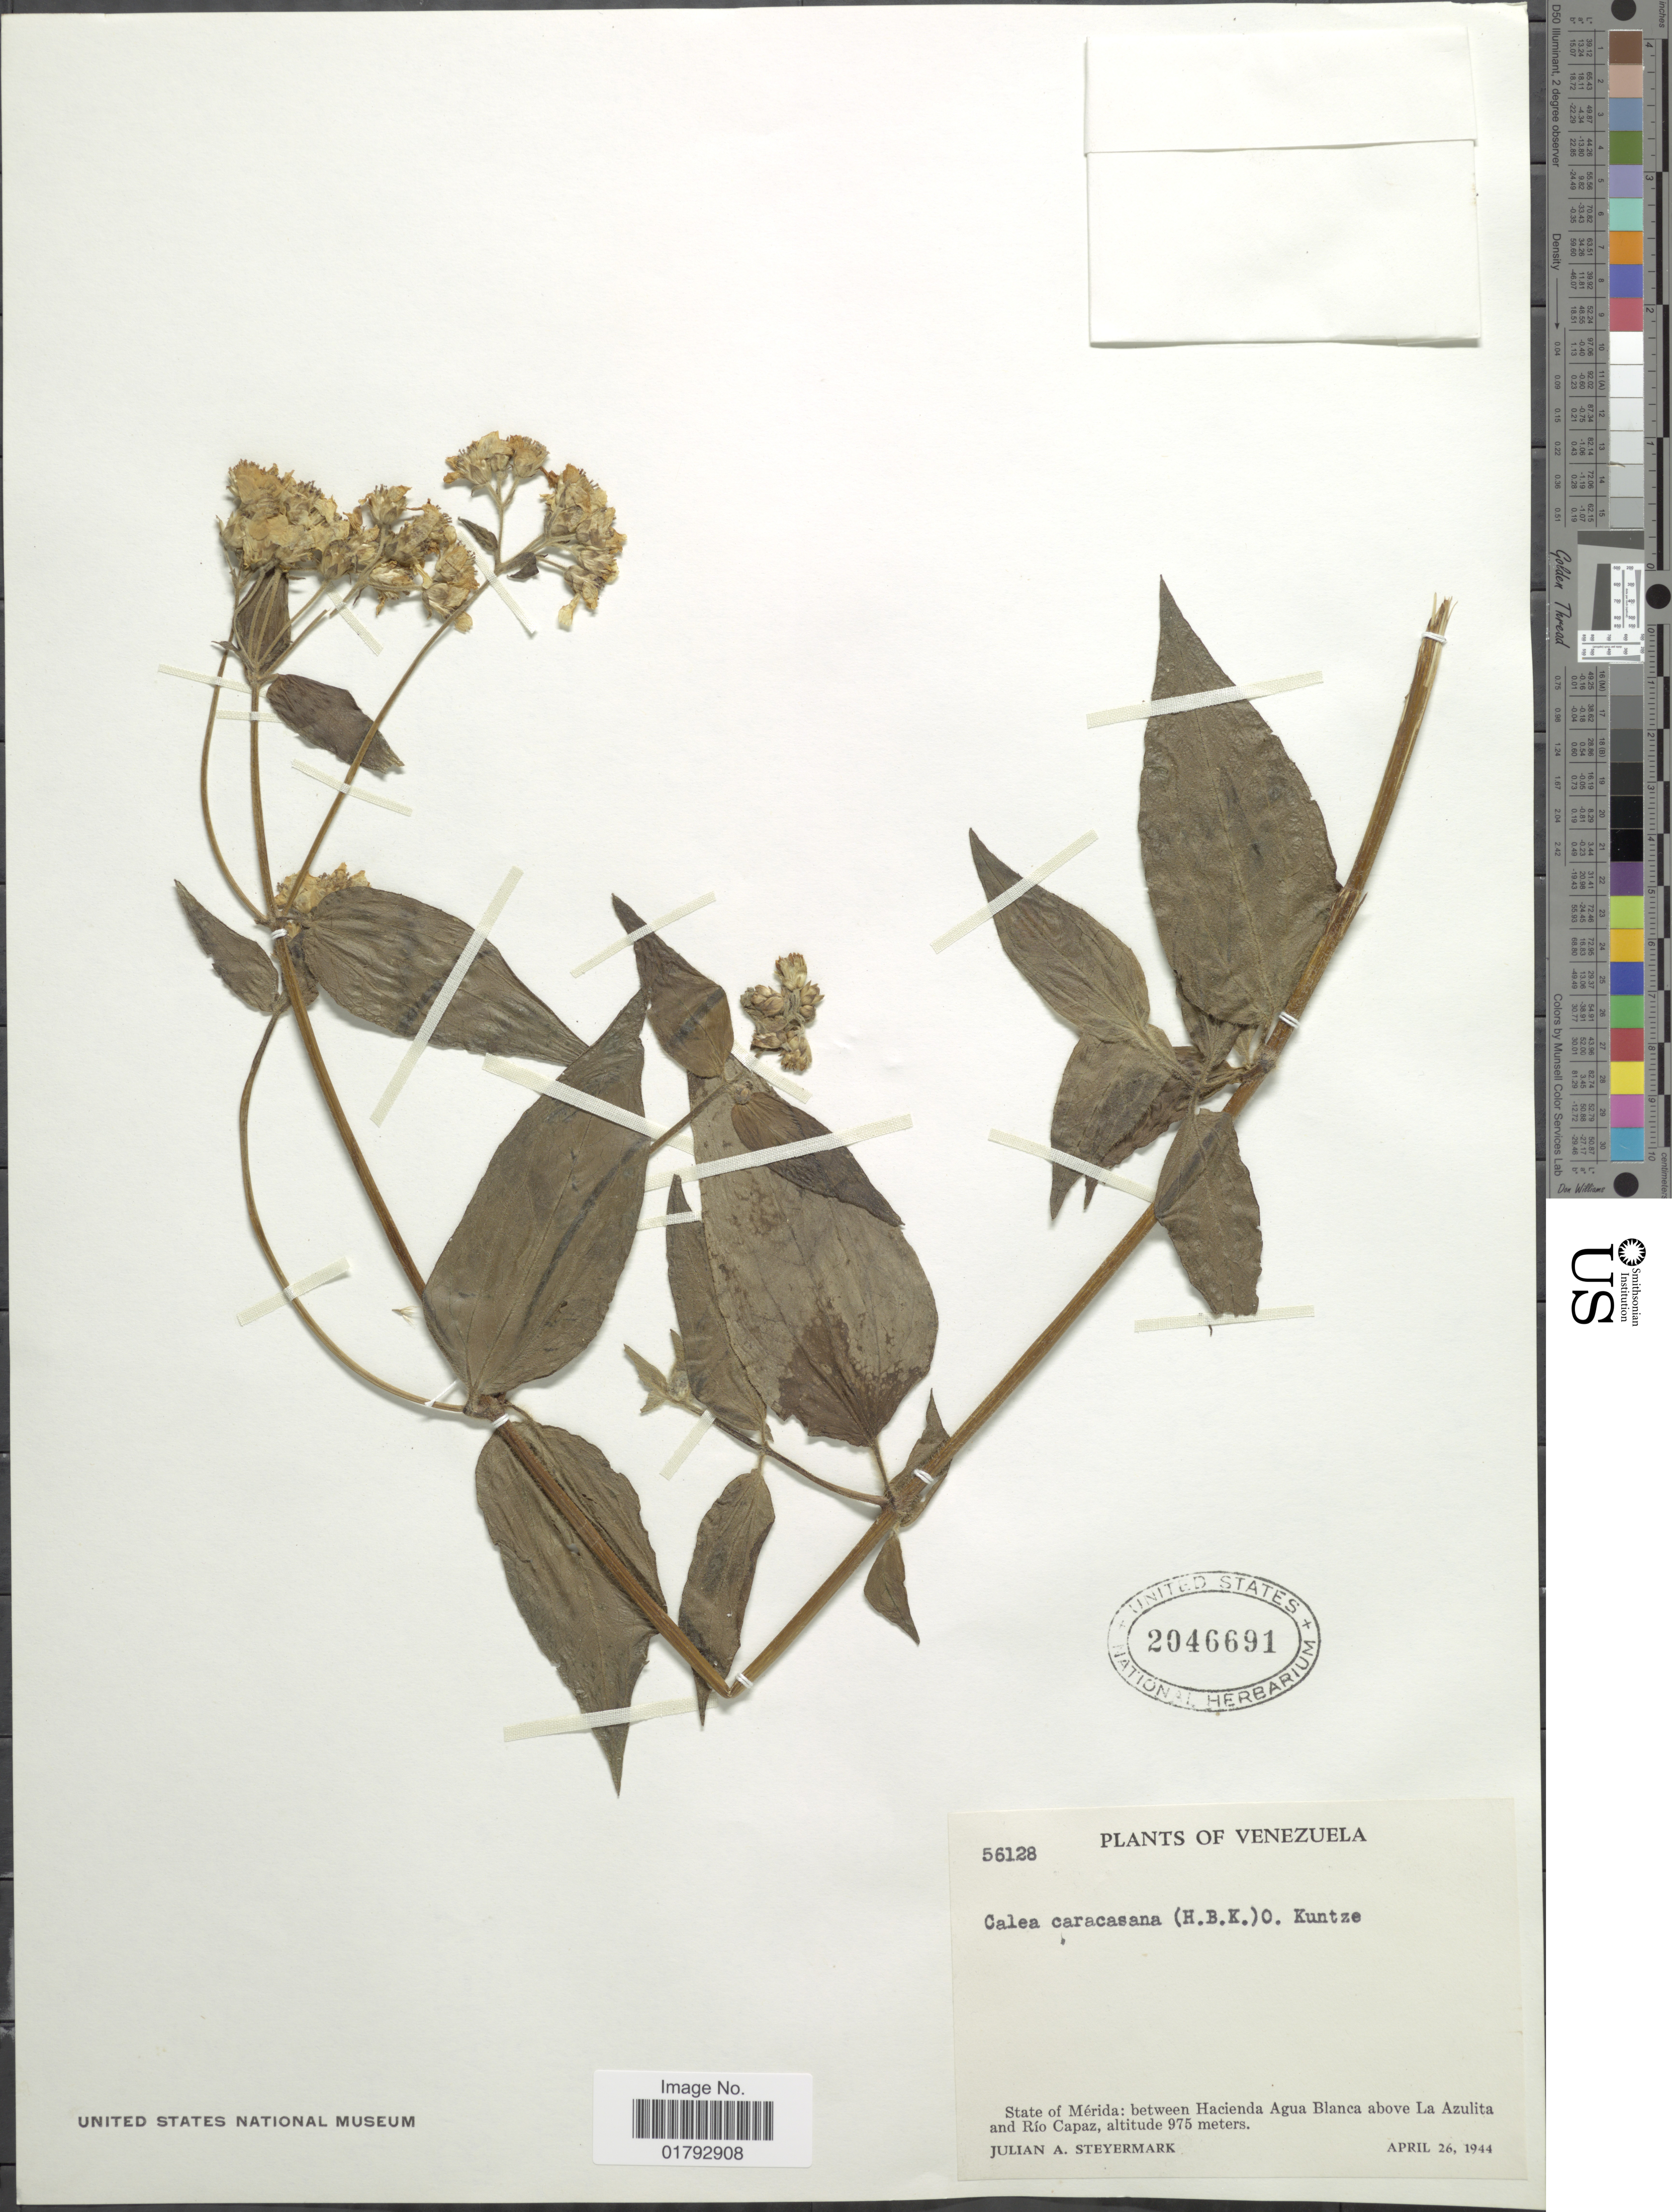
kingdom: Plantae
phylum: Tracheophyta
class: Magnoliopsida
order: Asterales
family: Asteraceae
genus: Alloispermum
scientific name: Alloispermum caracasanum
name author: (Kunth) H. Rob.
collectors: J. Steyermark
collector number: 56128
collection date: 1944-04-26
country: Venezuela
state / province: Mérida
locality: State of Merida: between Hacienda Agua Blanco above La Azulita and Rio Capaz.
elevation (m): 975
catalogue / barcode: US 2046691